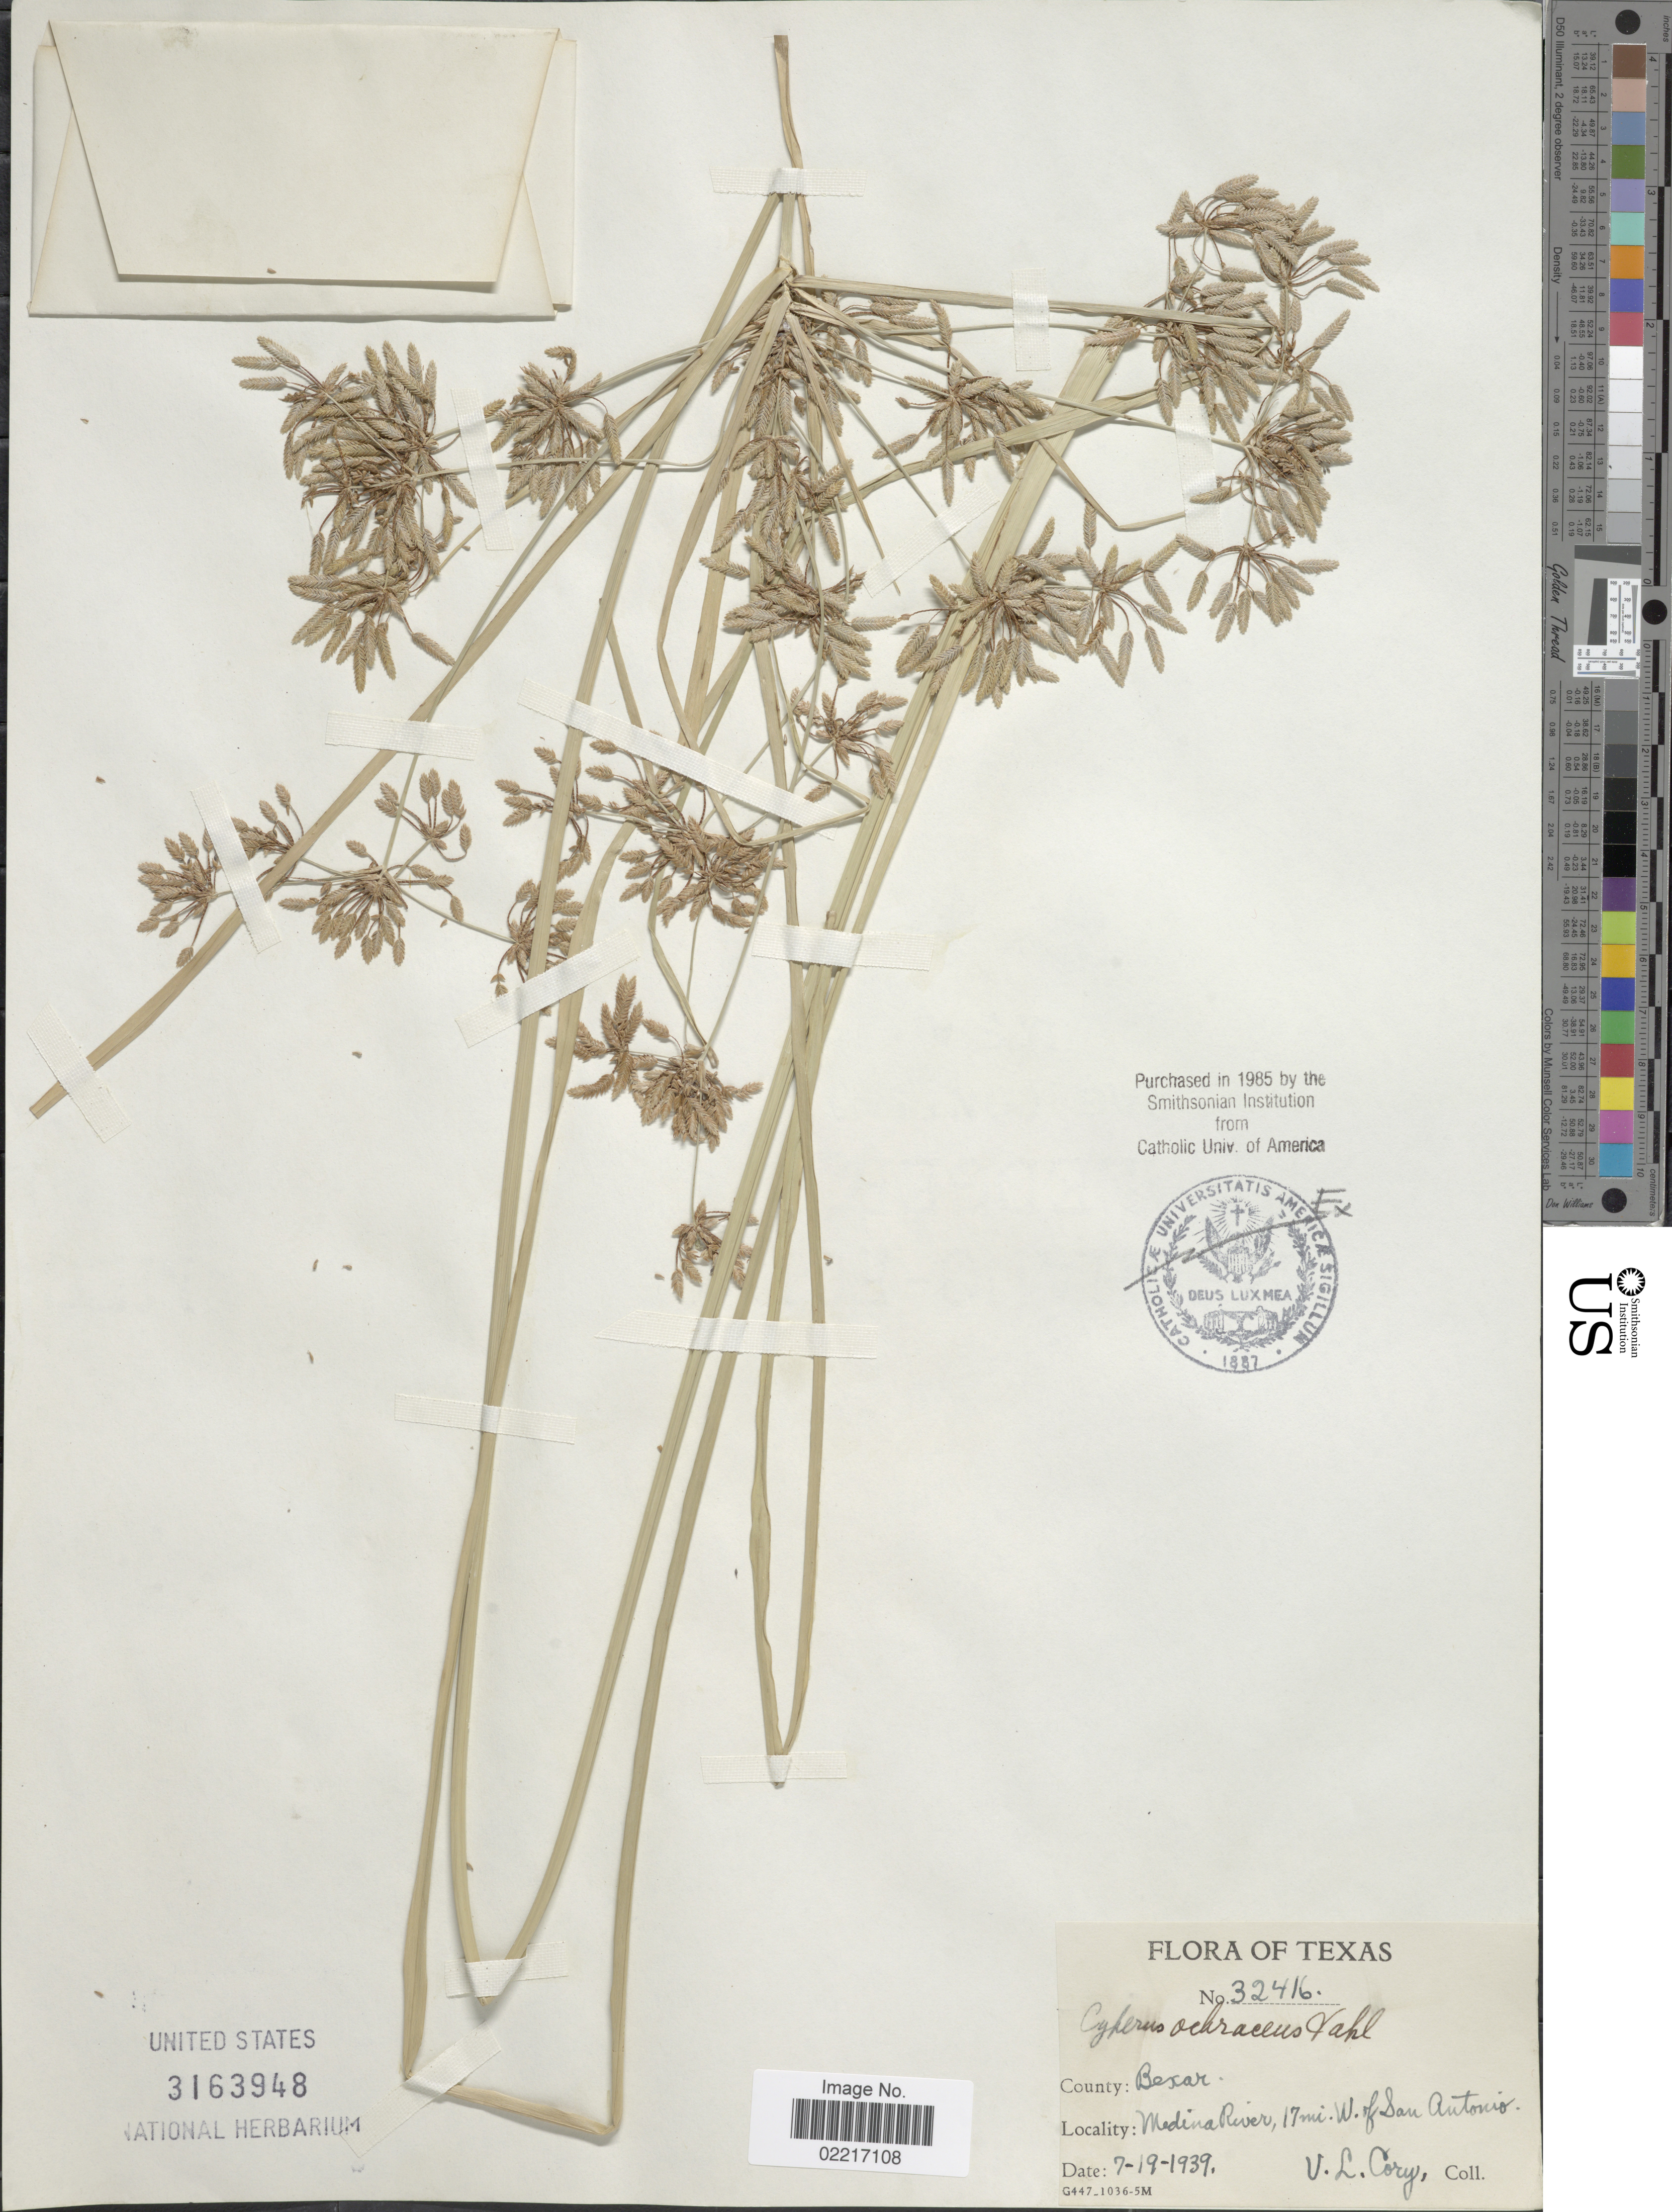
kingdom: Plantae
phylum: Tracheophyta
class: Liliopsida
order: Poales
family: Cyperaceae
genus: Cyperus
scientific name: Cyperus ochraceus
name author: Vahl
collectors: V. Cory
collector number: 32416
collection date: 1939-07-19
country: United States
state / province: Texas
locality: County: Bexar, Medina River, 17 mi. W. of San Antonio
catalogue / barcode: US 3163948